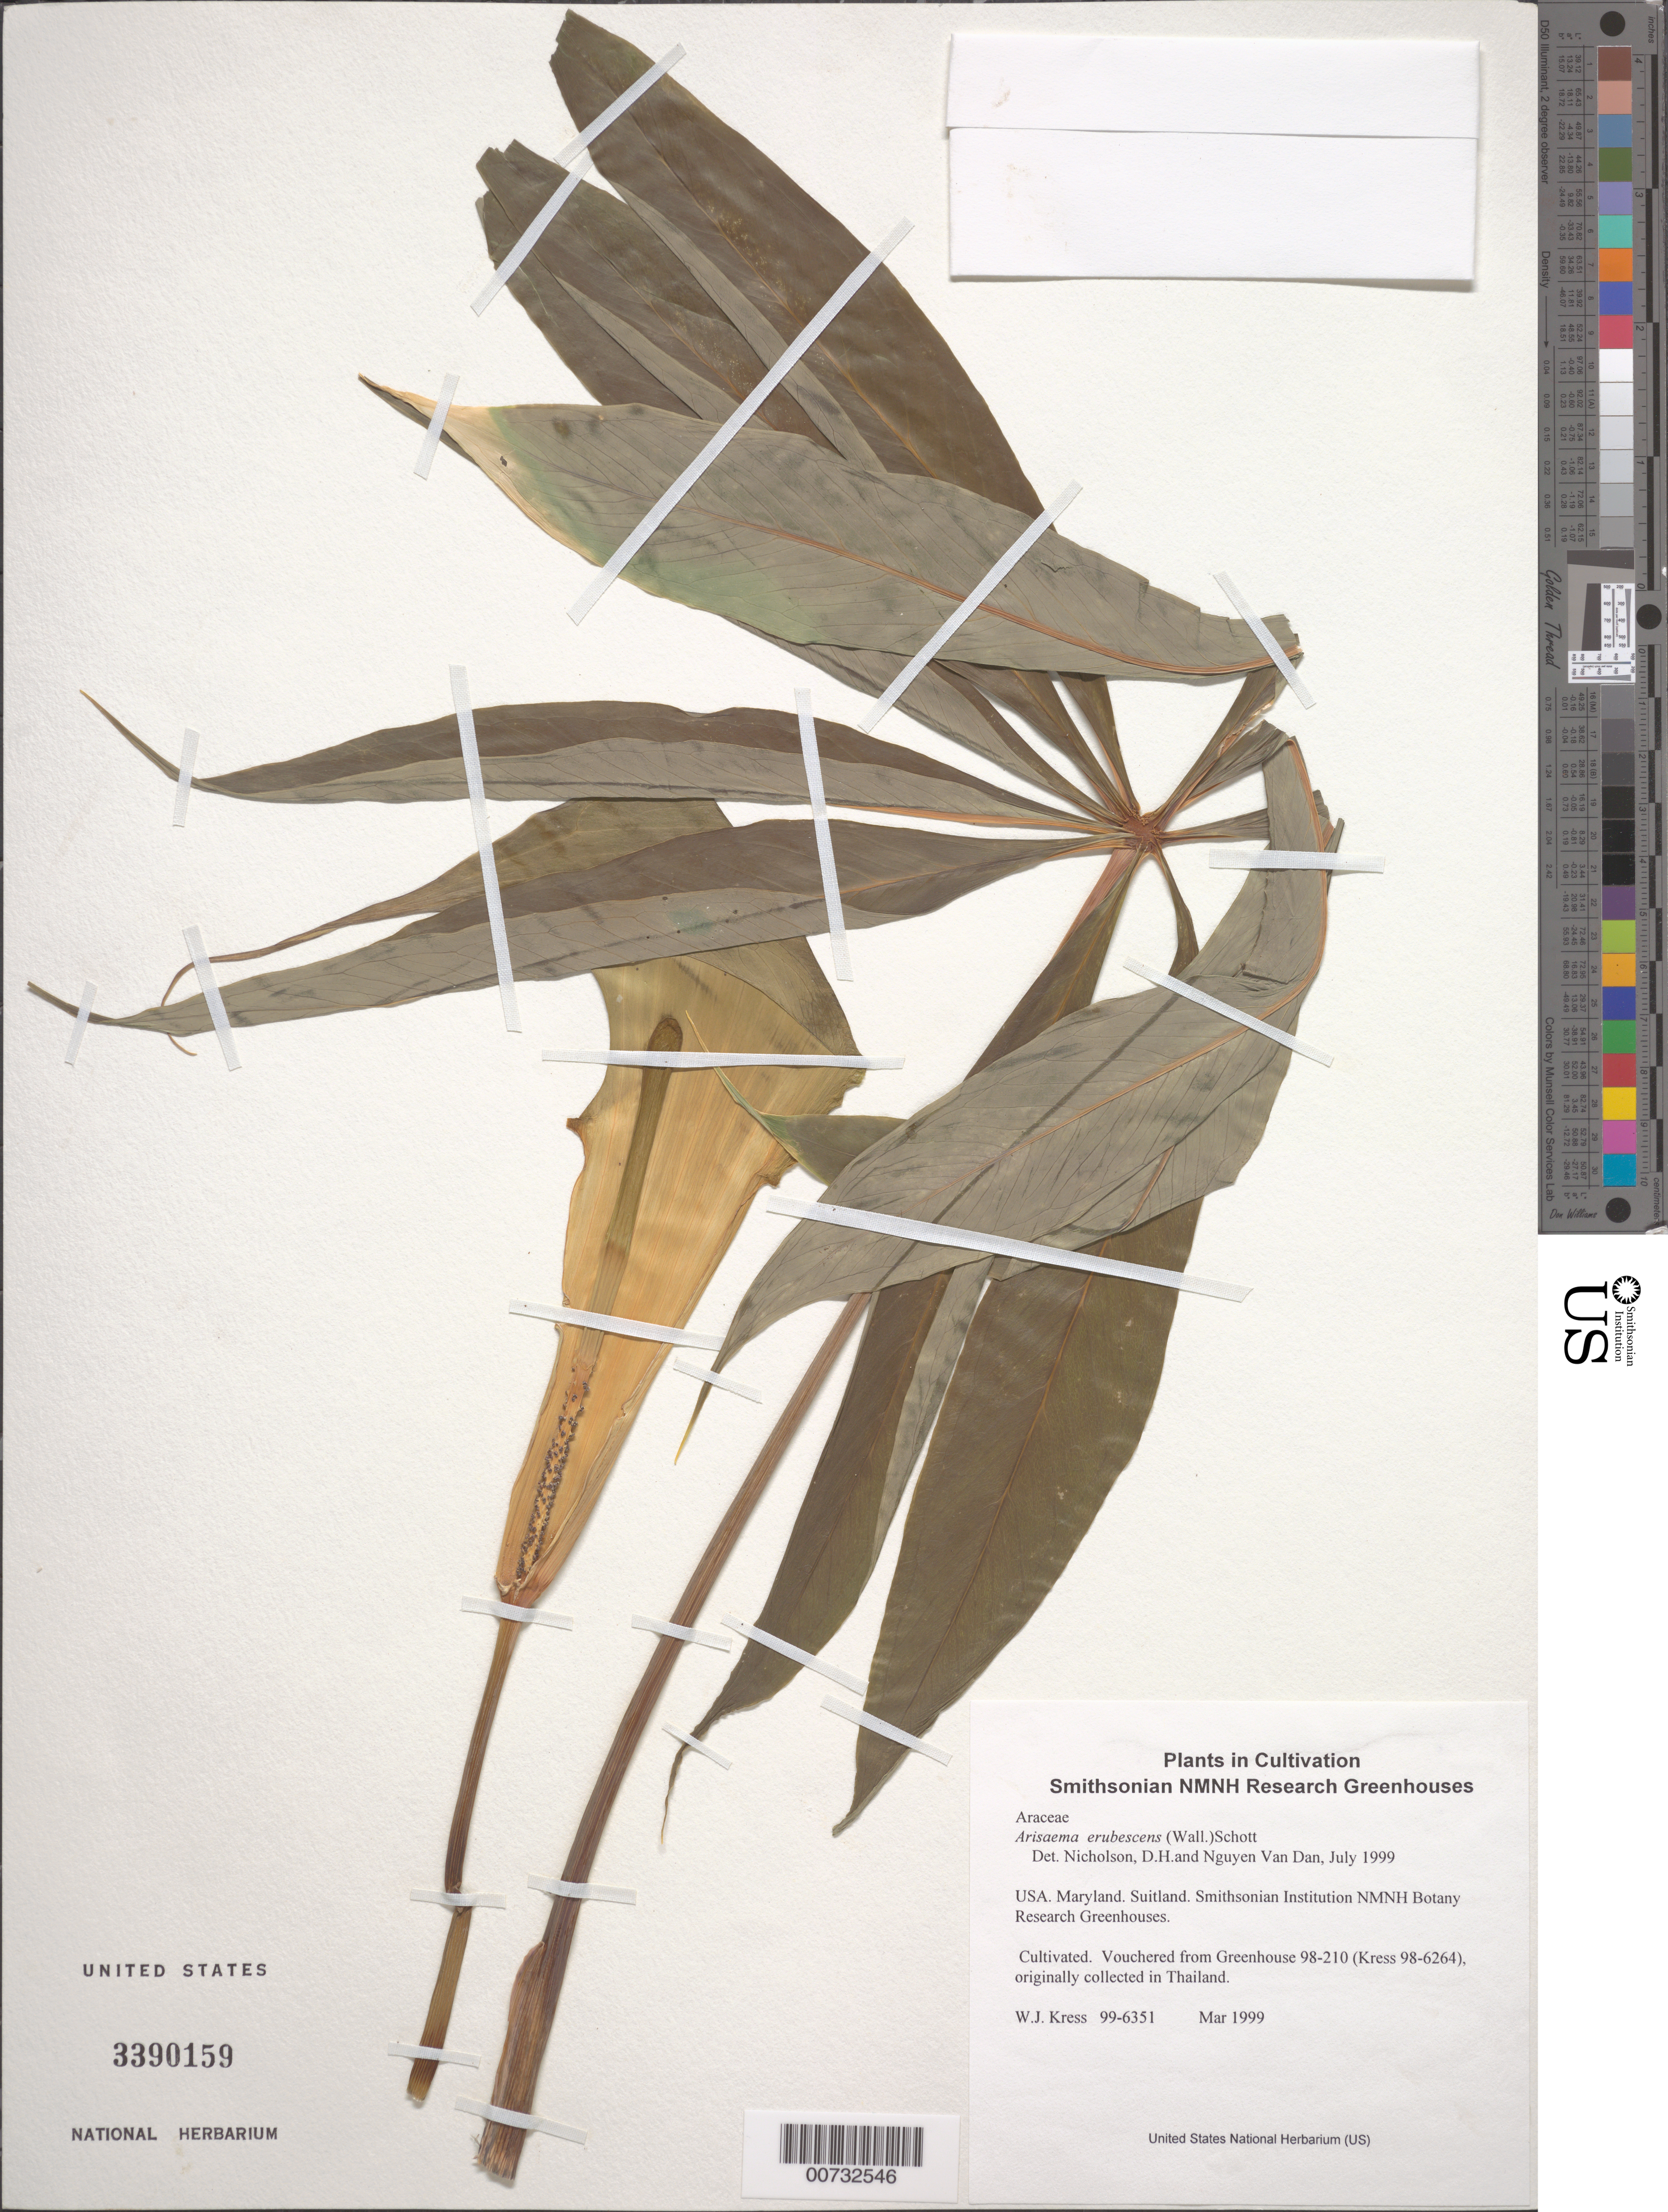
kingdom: Plantae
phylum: Tracheophyta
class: Liliopsida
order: Alismatales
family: Araceae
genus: Arisaema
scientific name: Arisaema erubescens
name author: (Wall.) Schott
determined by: Nicolson, D. H.; Nguyen, V. D.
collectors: W. J. Kress & M. Bordelon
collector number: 99-6351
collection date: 1999-03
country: United States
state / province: Maryland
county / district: Prince George's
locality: NMNH Botany Research Greenhouses. Suitland.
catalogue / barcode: US 3390159